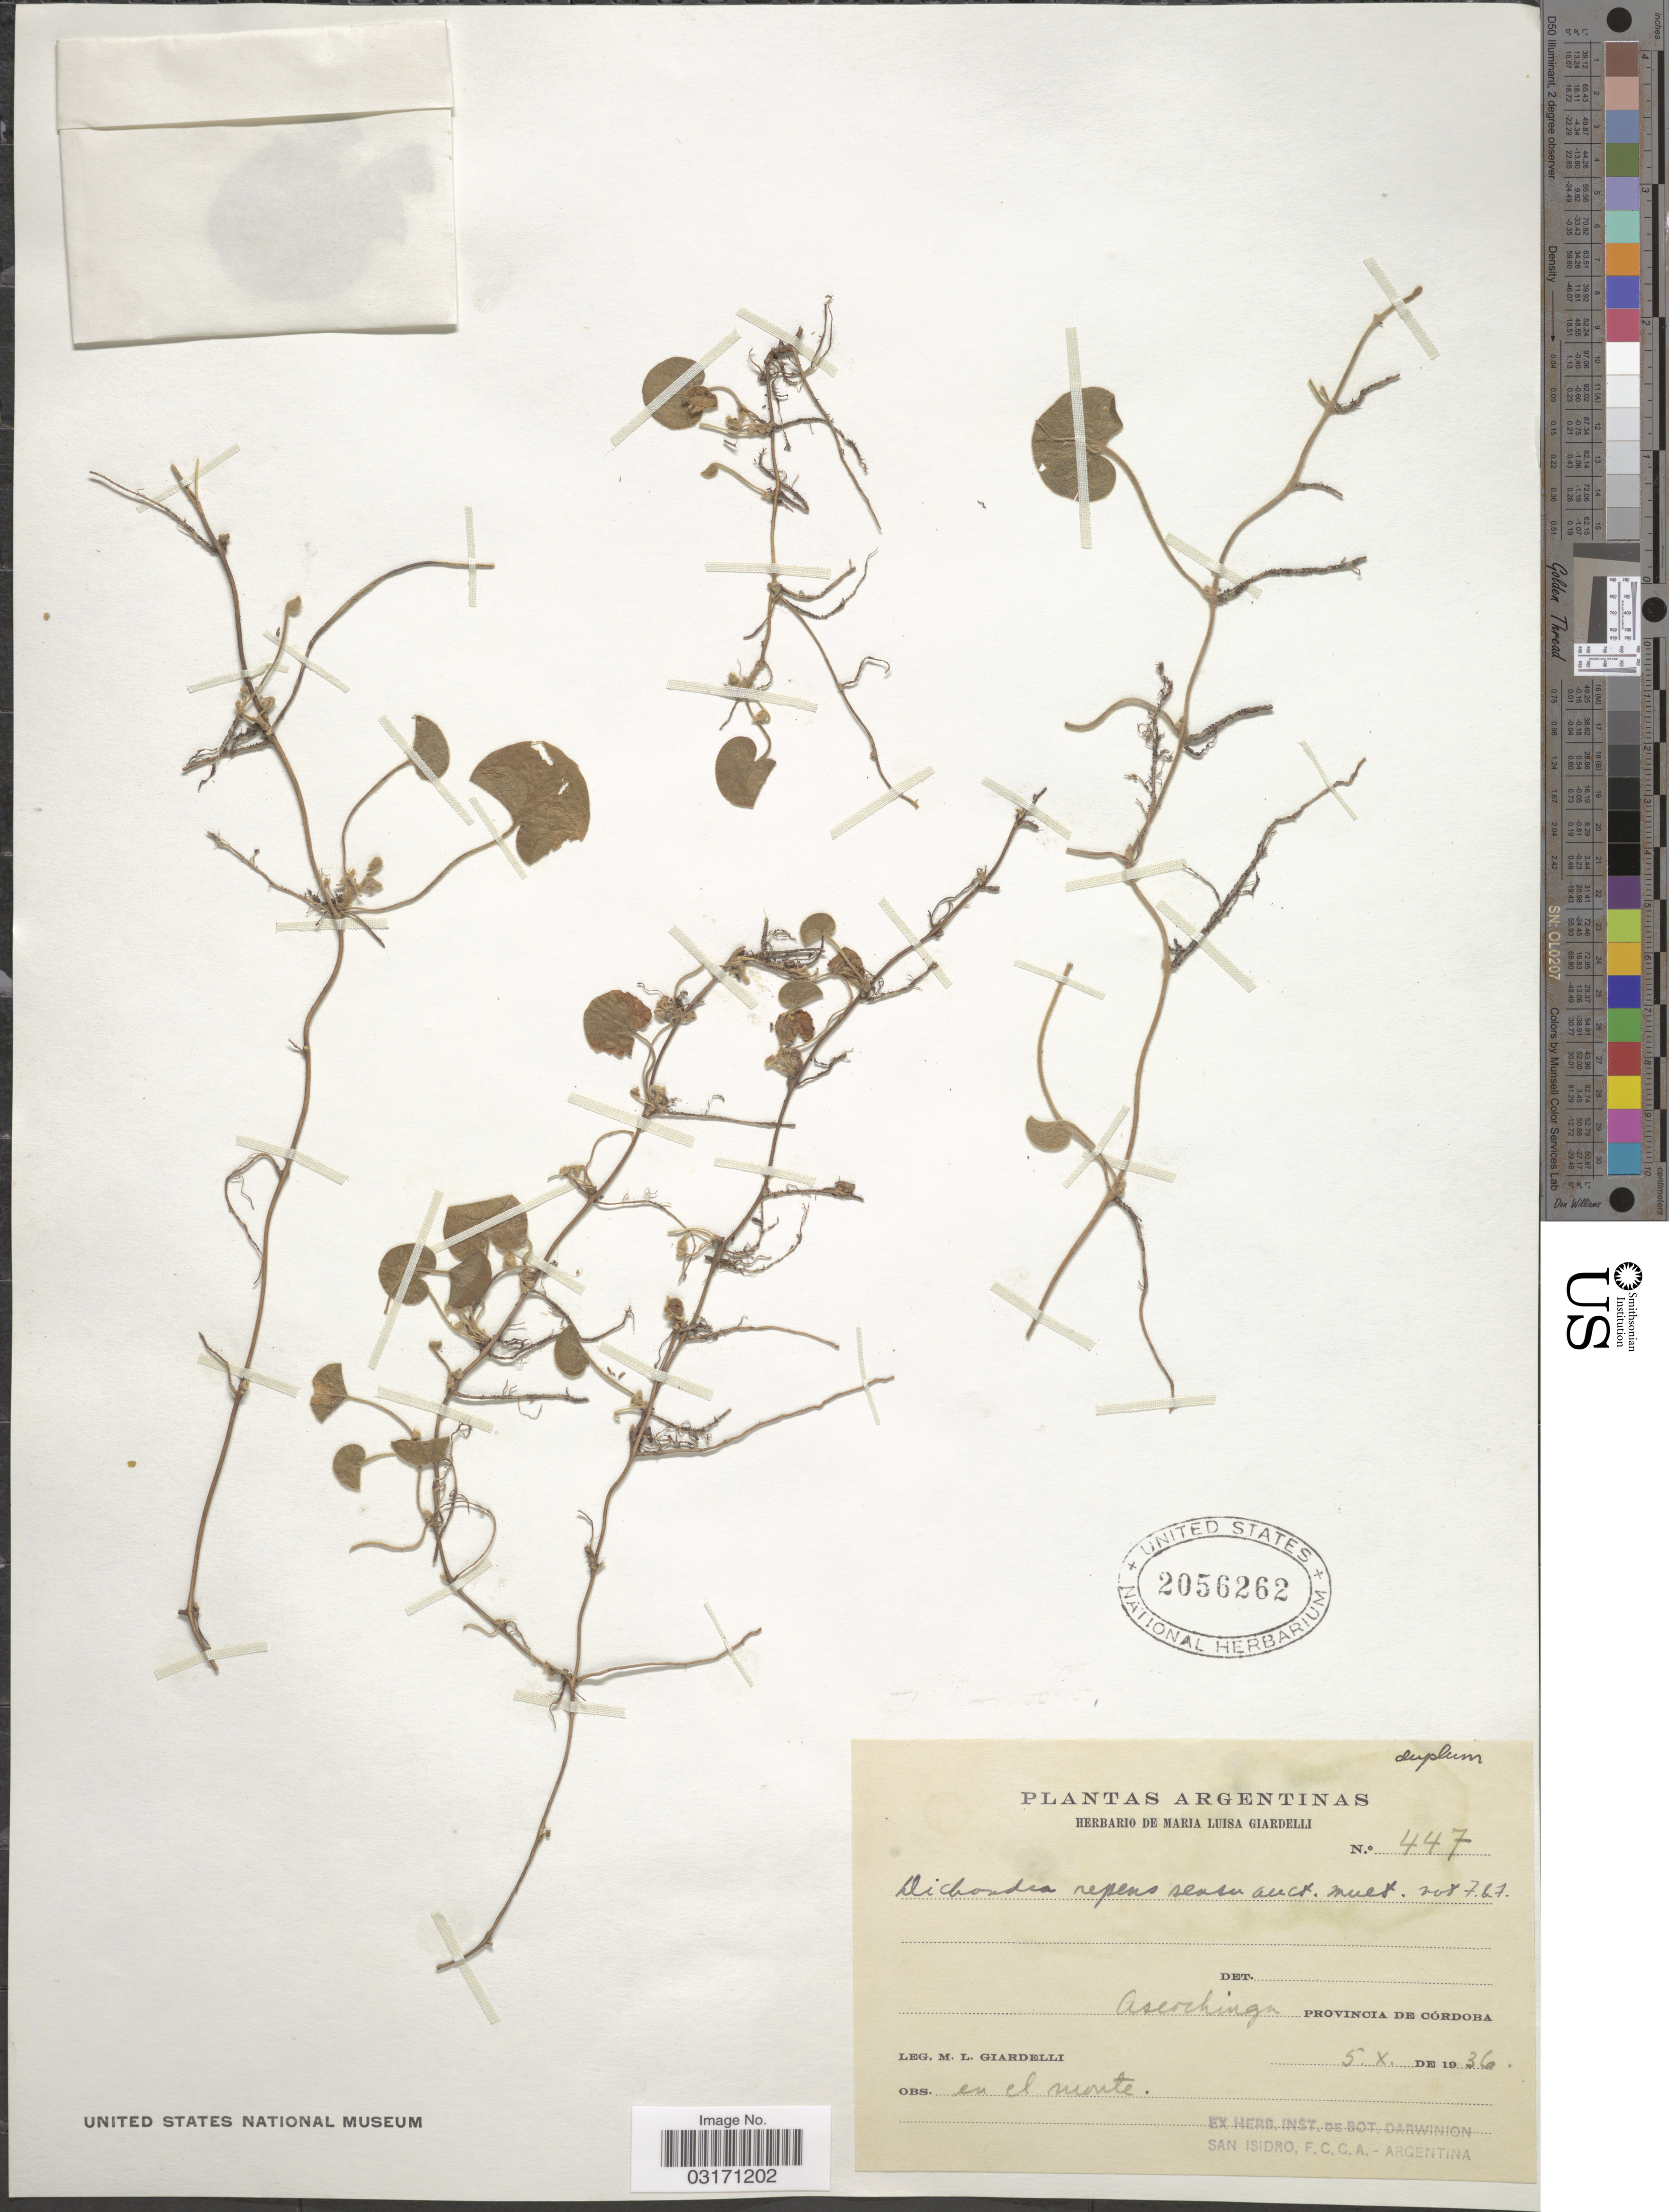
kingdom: Plantae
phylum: Tracheophyta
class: Magnoliopsida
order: Solanales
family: Convolvulaceae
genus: Dichondra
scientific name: Dichondra repens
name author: J.R. Forst. & G. Forst.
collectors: M. Giardelli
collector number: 447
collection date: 1936-10-05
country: Colombia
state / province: Córdoba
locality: Ascochinga.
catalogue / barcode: US 2056262